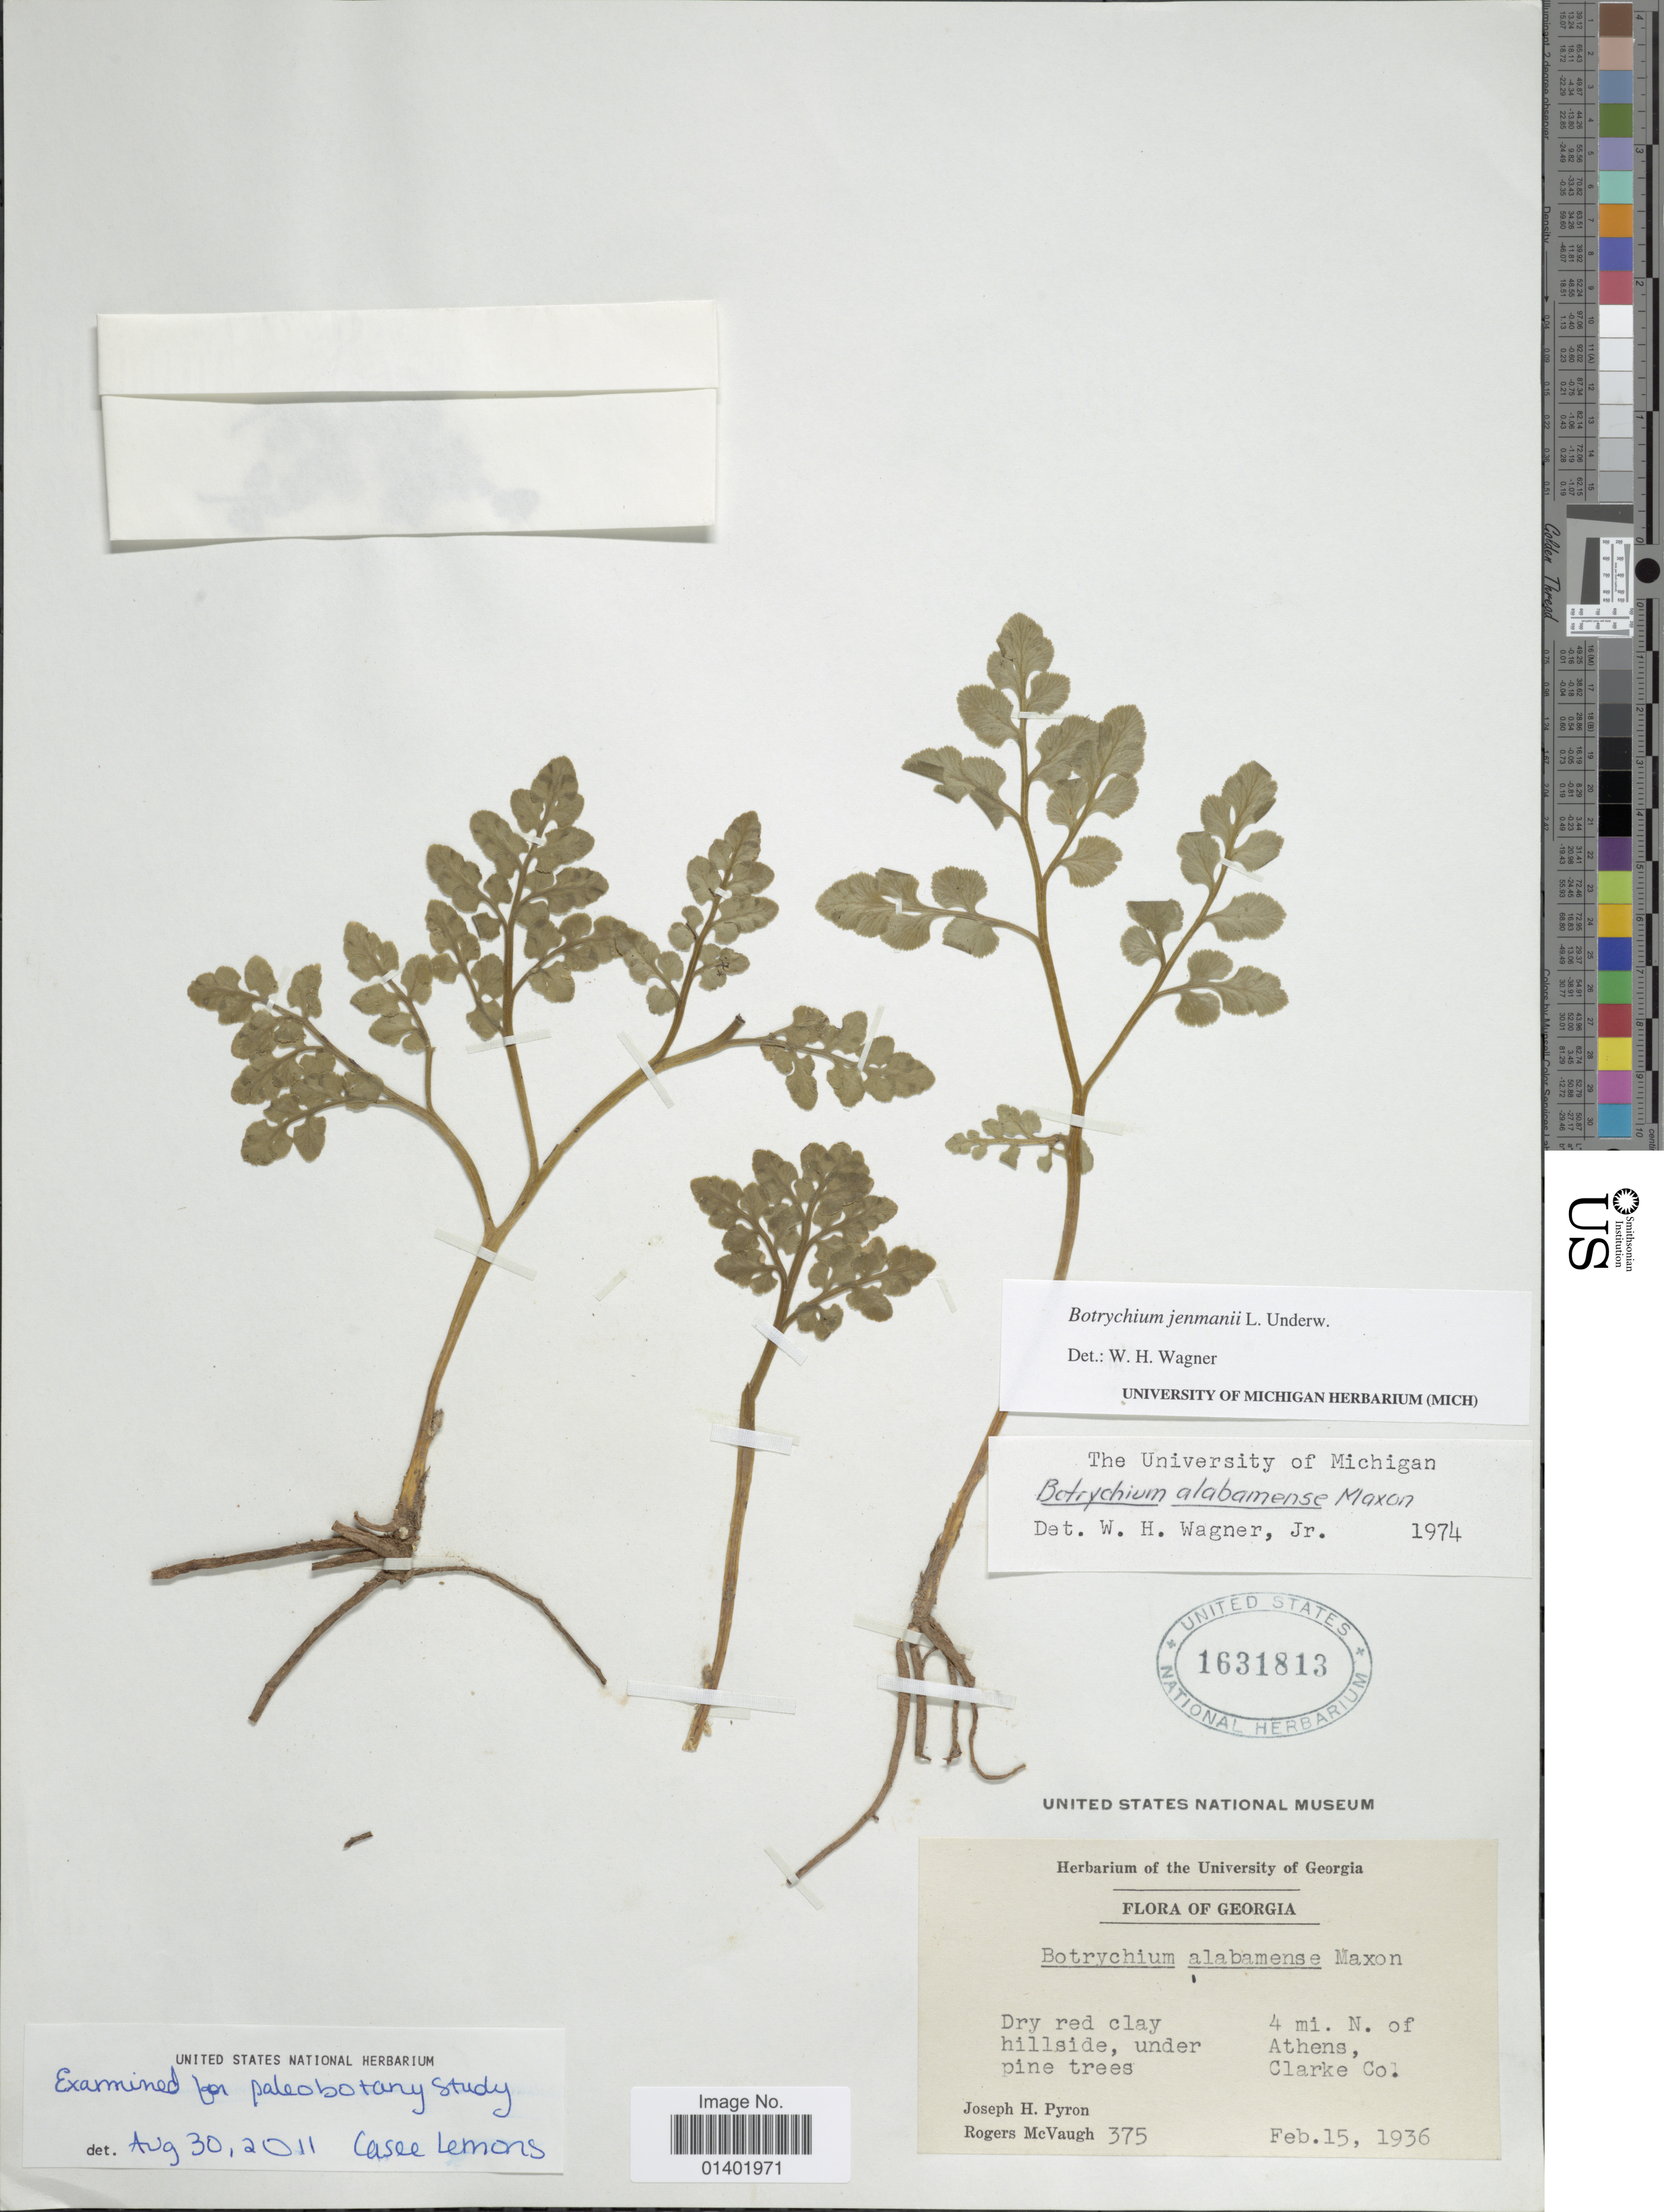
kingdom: Plantae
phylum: Tracheophyta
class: Polypodiopsida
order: Ophioglossales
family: Ophioglossaceae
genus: Botrychium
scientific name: Botrychium jenmanii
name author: Underw.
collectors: J. H. Pyron & R. McVaugh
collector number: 375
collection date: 1936-02-15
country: United States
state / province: Georgia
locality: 4 mi. N. of Athens, Clarke Col.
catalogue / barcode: US 1631813